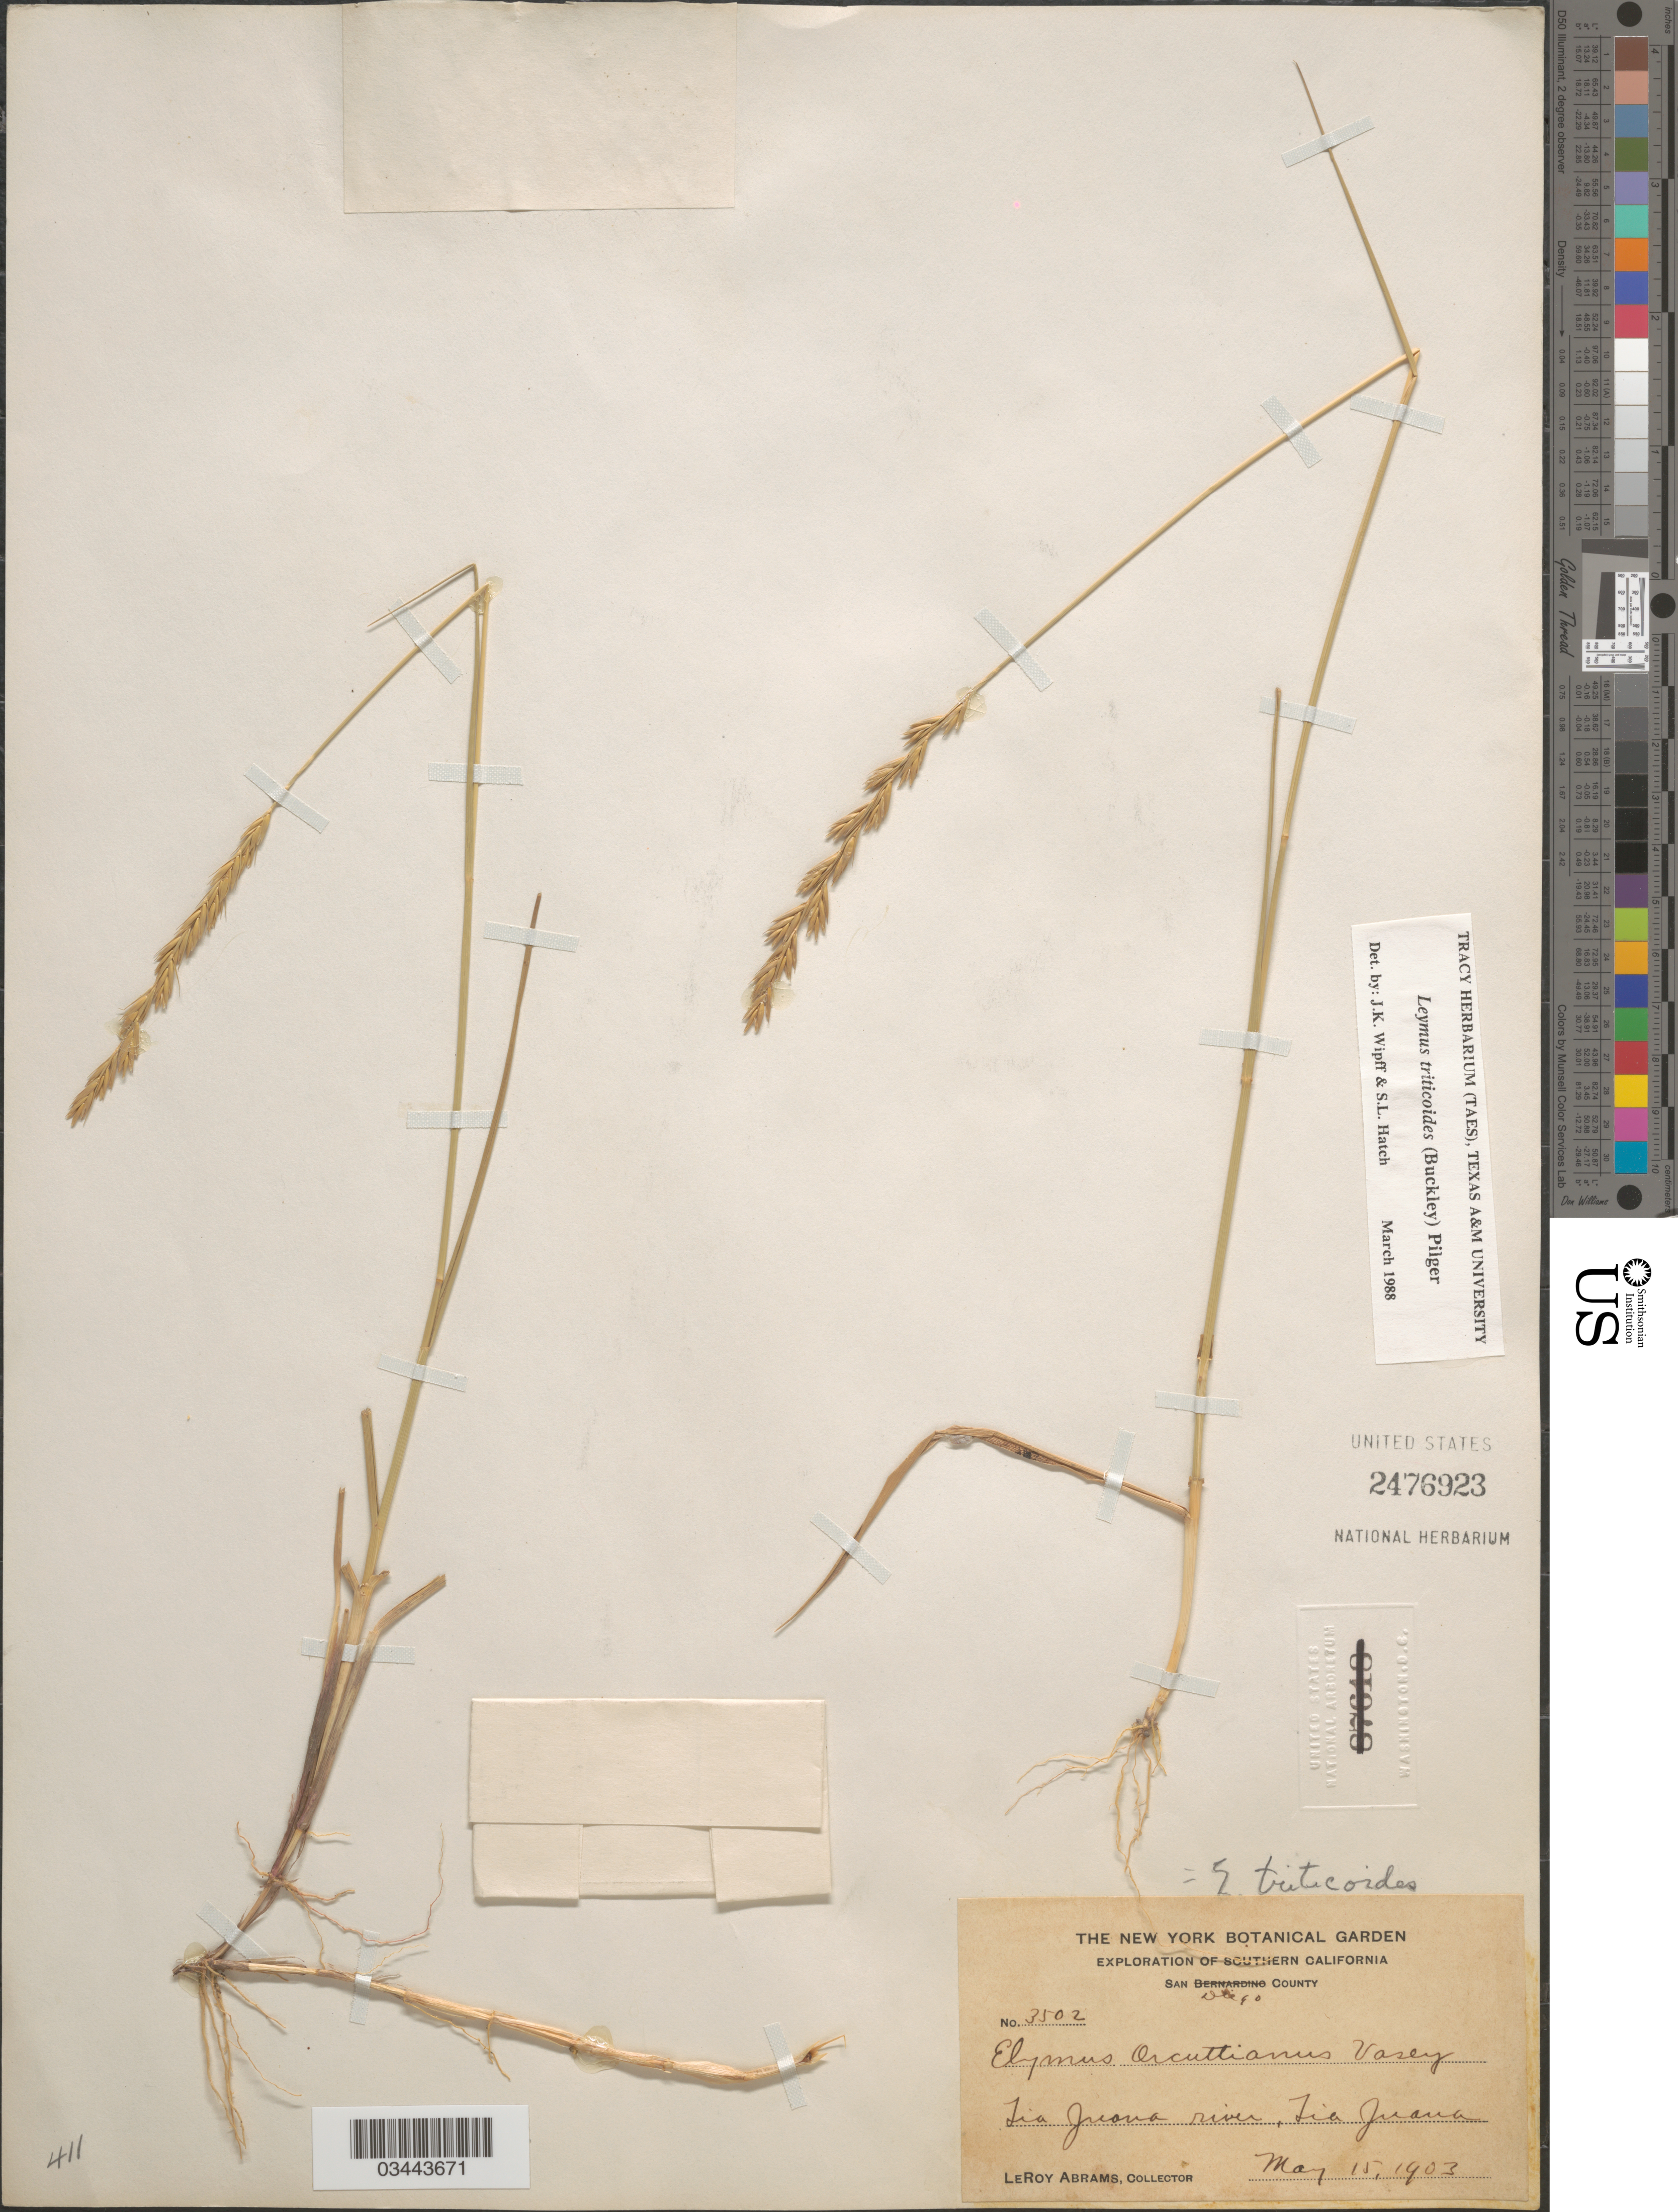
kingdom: Plantae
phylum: Tracheophyta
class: Liliopsida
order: Poales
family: Poaceae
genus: Leymus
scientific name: Leymus triticoides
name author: (Buckley) Pilg.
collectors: L. Abrams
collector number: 3502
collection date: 1903-05-15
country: United States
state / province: California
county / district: San Diego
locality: Exploration of Southern California. San Diego County. Tia Juana river, Tia Juana.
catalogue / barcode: US 2476923